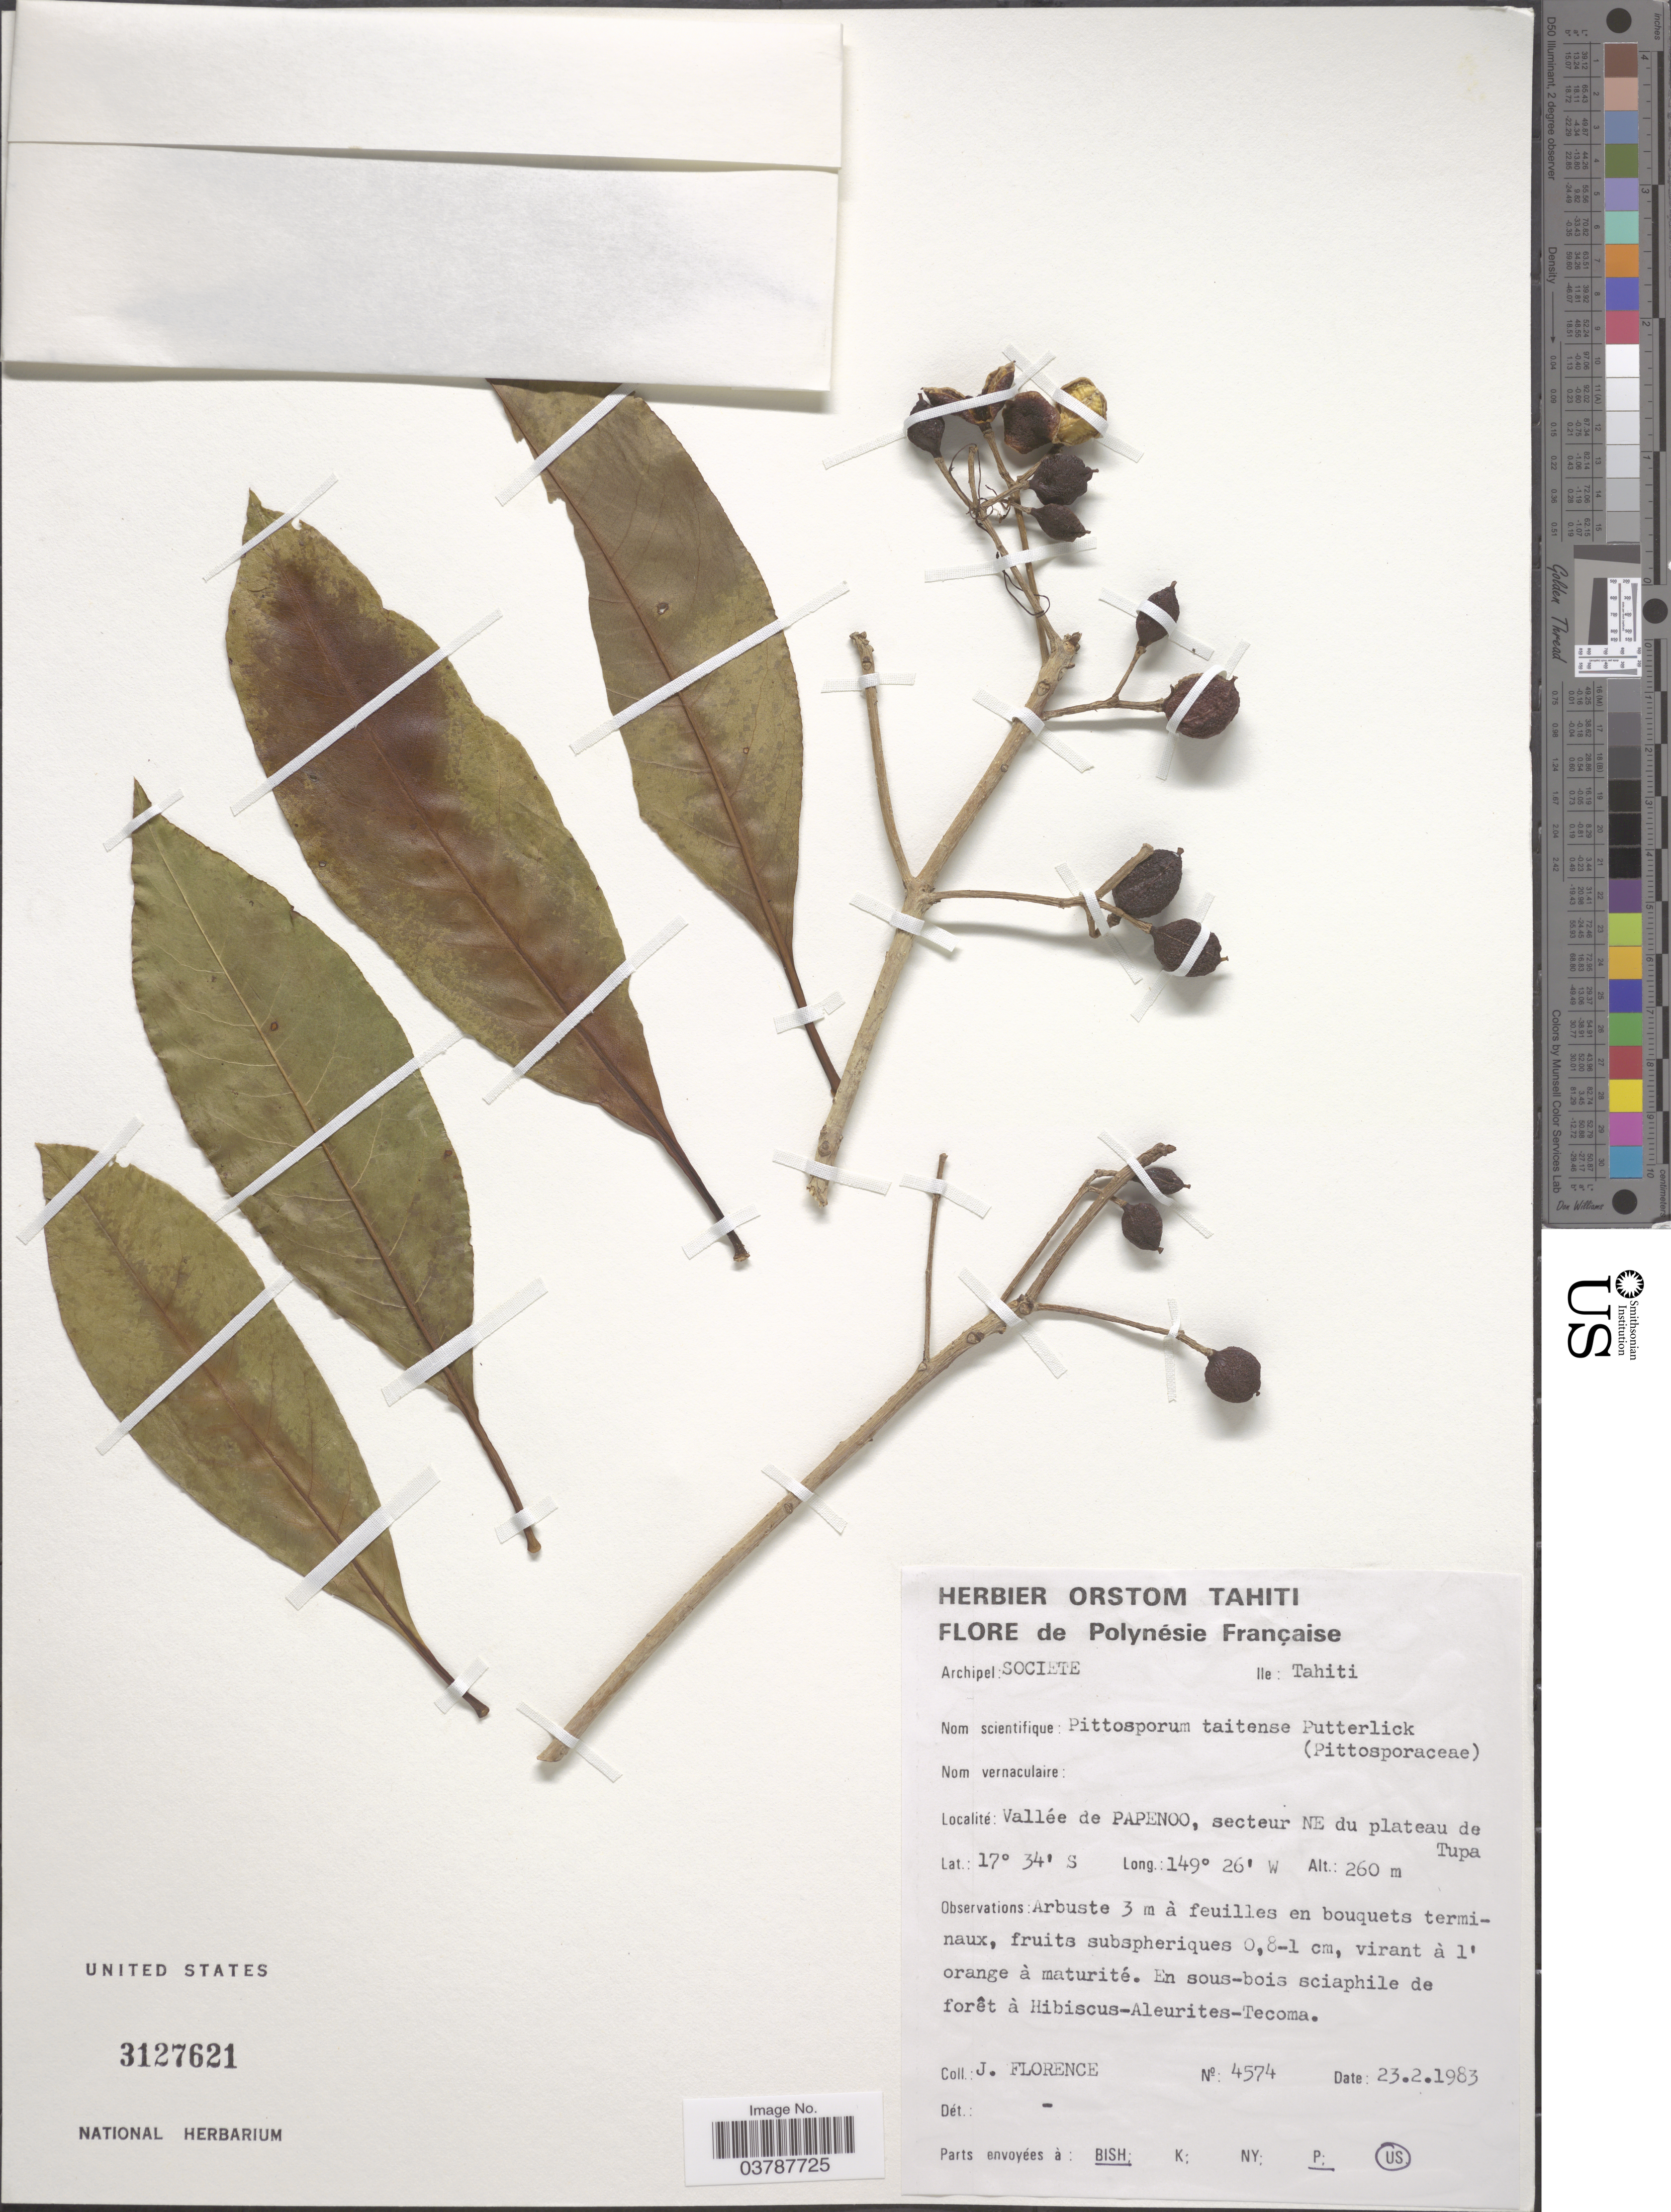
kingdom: Plantae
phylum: Tracheophyta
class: Magnoliopsida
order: Apiales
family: Pittosporaceae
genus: Pittosporum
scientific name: Pittosporum taitense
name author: Putt.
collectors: J. Florence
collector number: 4574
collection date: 1983-02-23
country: French Polynesia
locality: Archipel: Societe. Ile: Tahiti. Vallée de Papenoo, secteur NE du plateau de Tupa.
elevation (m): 260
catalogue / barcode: US 3127621